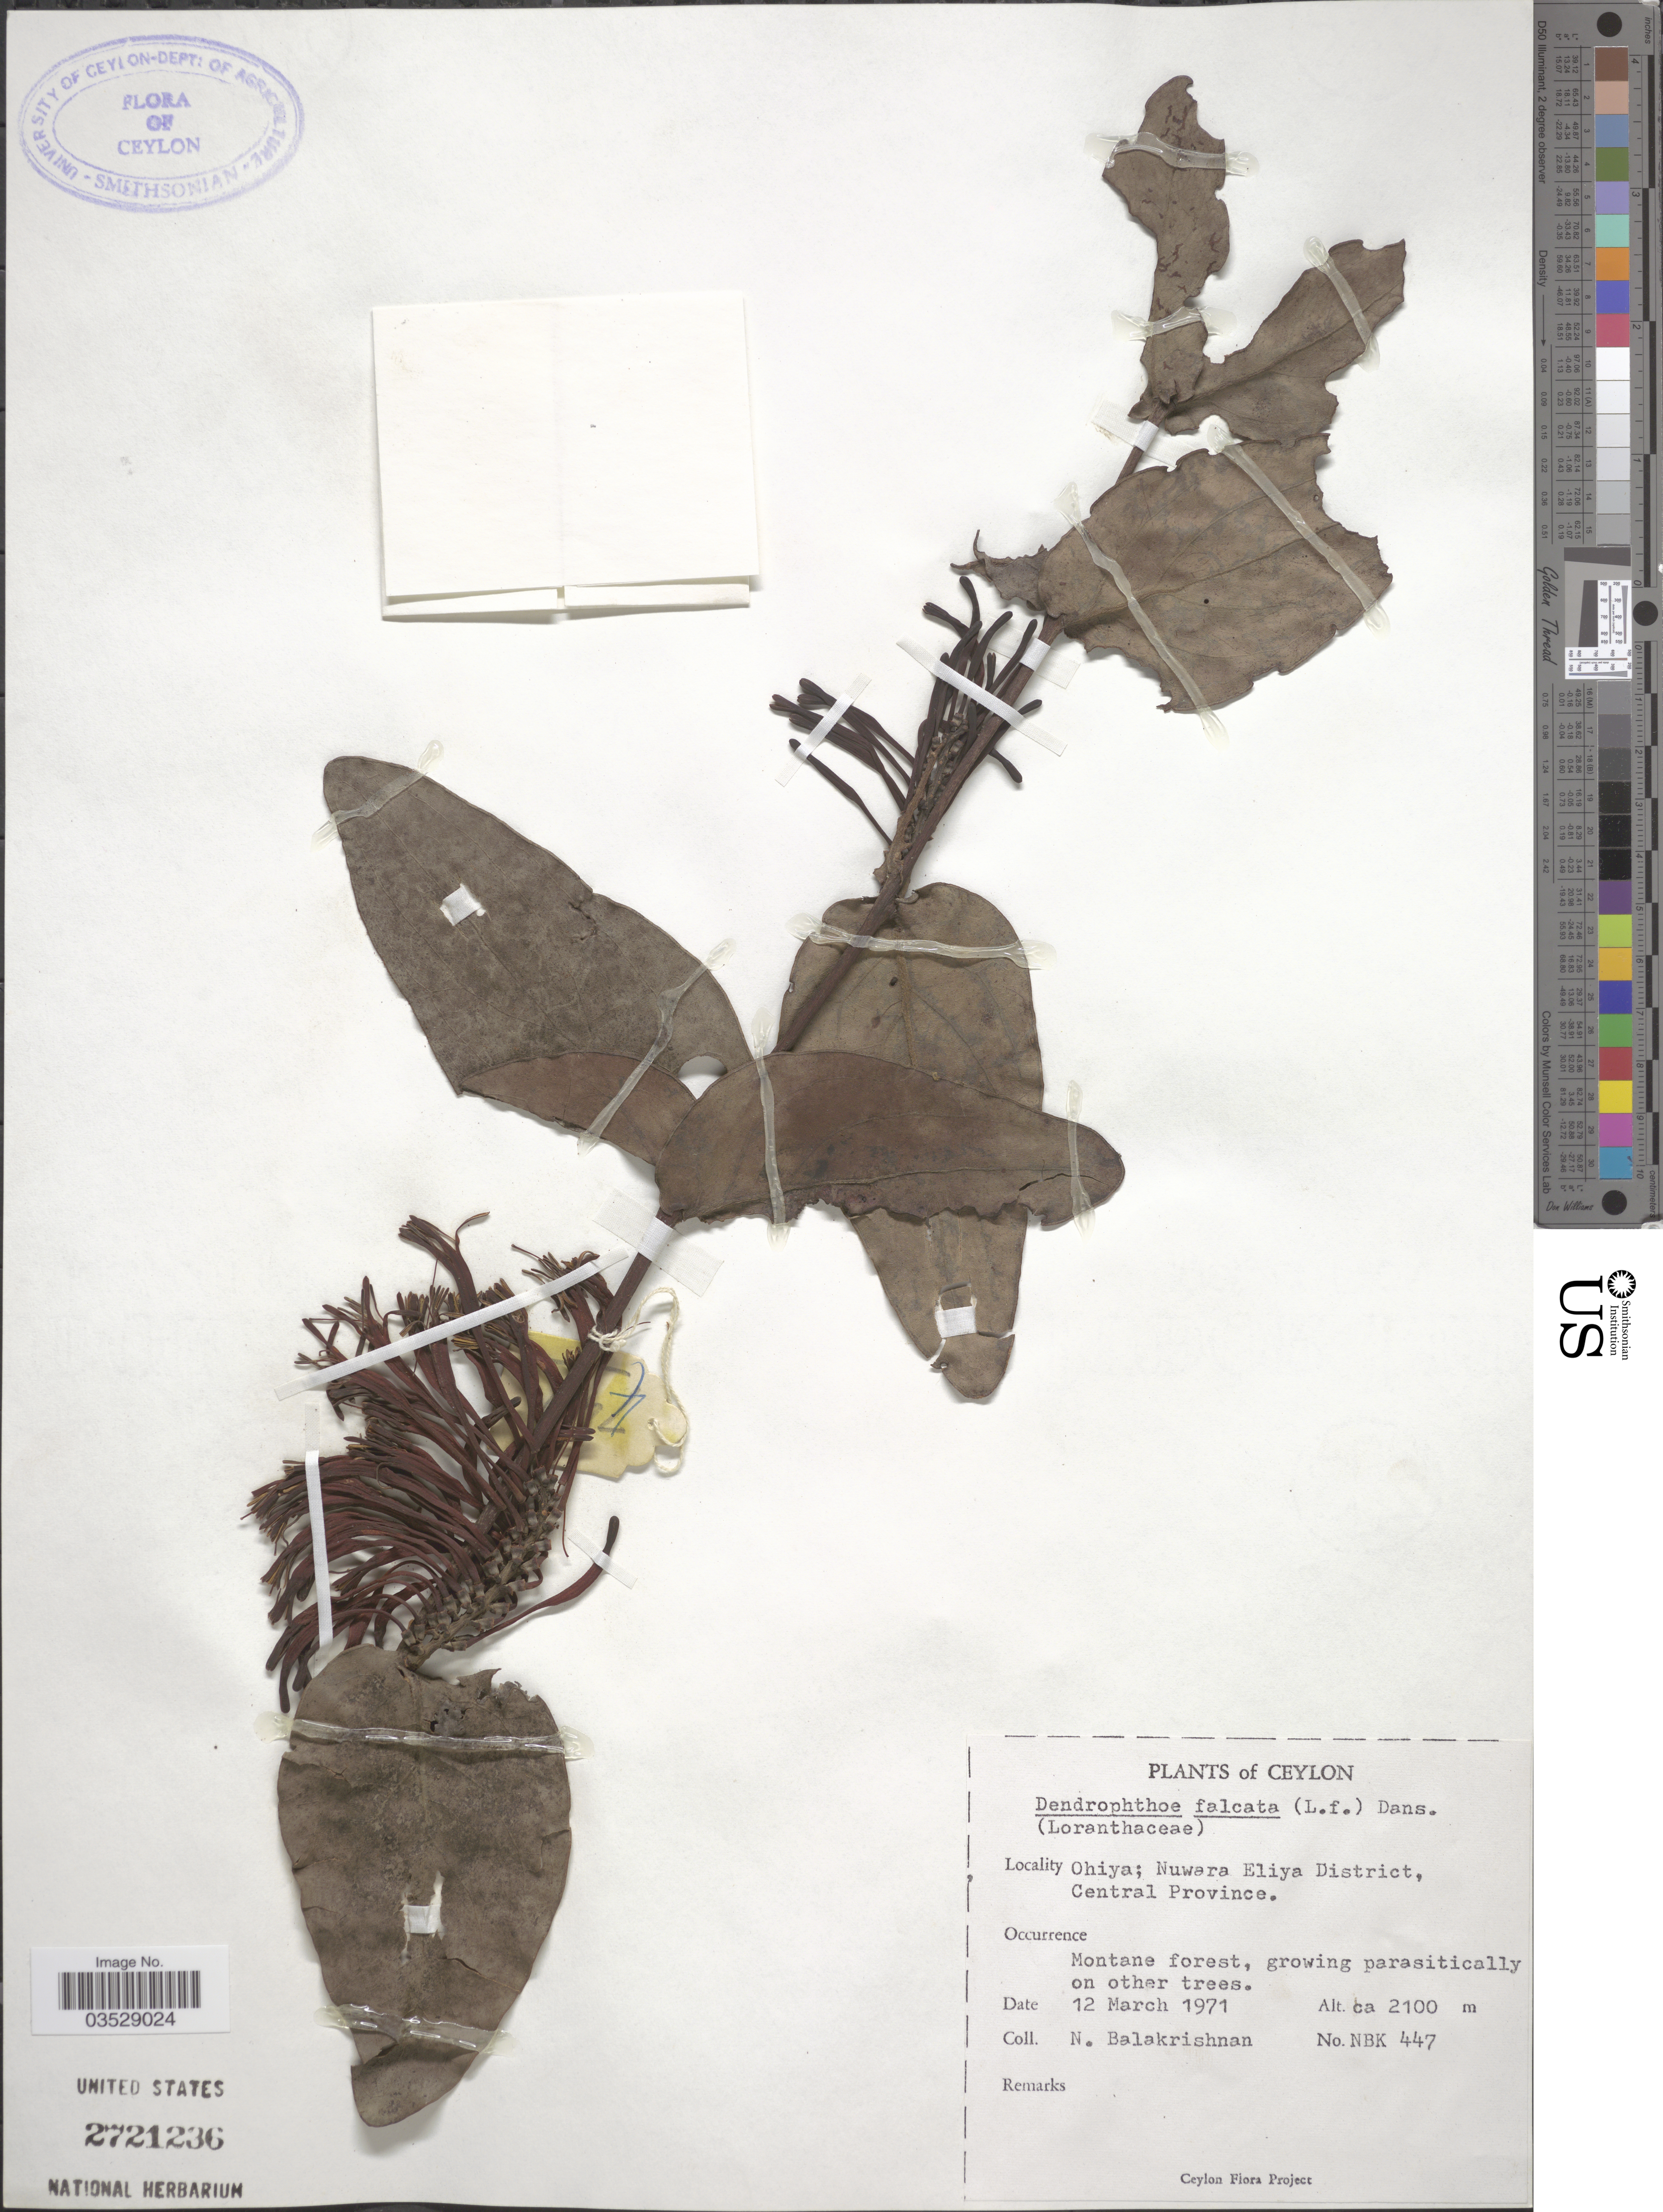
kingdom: Plantae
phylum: Tracheophyta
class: Magnoliopsida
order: Santalales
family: Loranthaceae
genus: Dendrophthoe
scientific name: Dendrophthoe falcata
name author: (L. f.) Ettingsh.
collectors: N. Balakrishnan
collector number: NBK447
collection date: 1971-03-12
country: Sri Lanka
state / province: Central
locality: Ceylon. Ohiya; Nuwara Eliya District.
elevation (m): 2100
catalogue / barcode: US 2721236